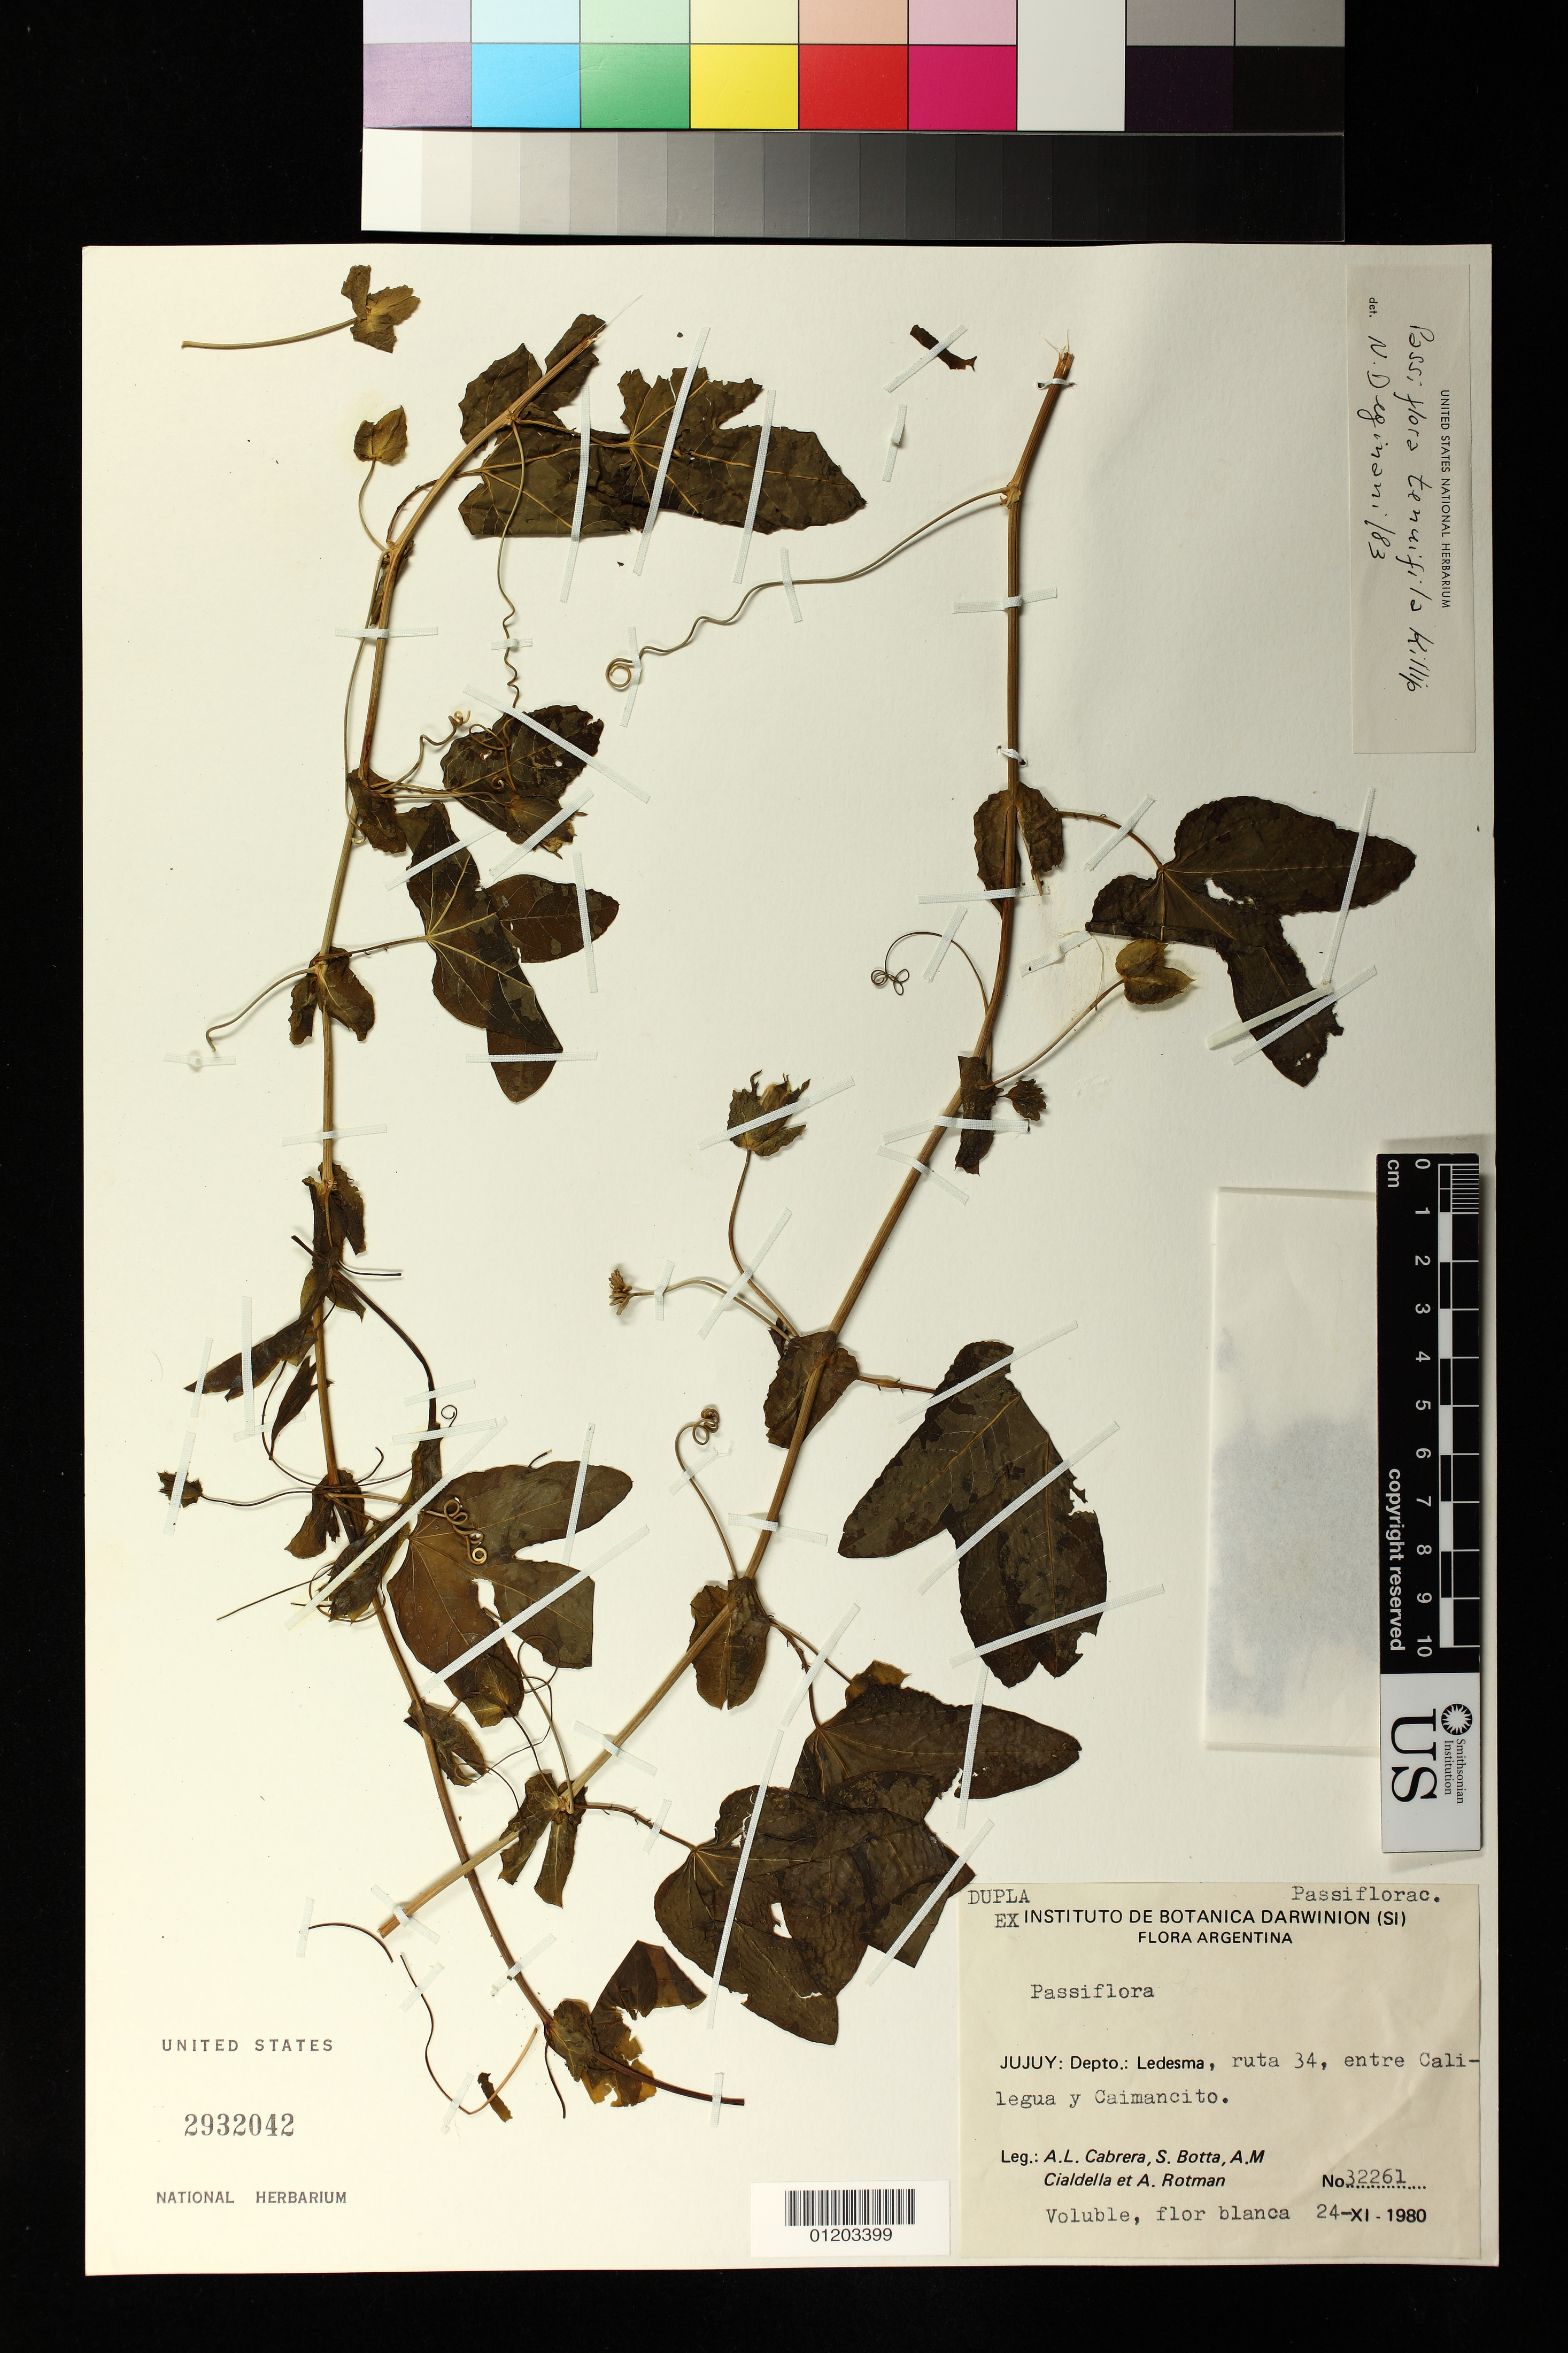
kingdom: Plantae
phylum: Tracheophyta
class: Magnoliopsida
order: Malpighiales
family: Passifloraceae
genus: Passiflora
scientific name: Passiflora tenuifila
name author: Killip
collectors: A. L. Cabrera, S. Botta, A. M. Cialdella & A. D. Rotman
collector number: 32261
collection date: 1980-11-24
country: Argentina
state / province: Jujuy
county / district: Ledesma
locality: ruta 34, entre Calilegua y Caimancito.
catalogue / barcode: US 2932042